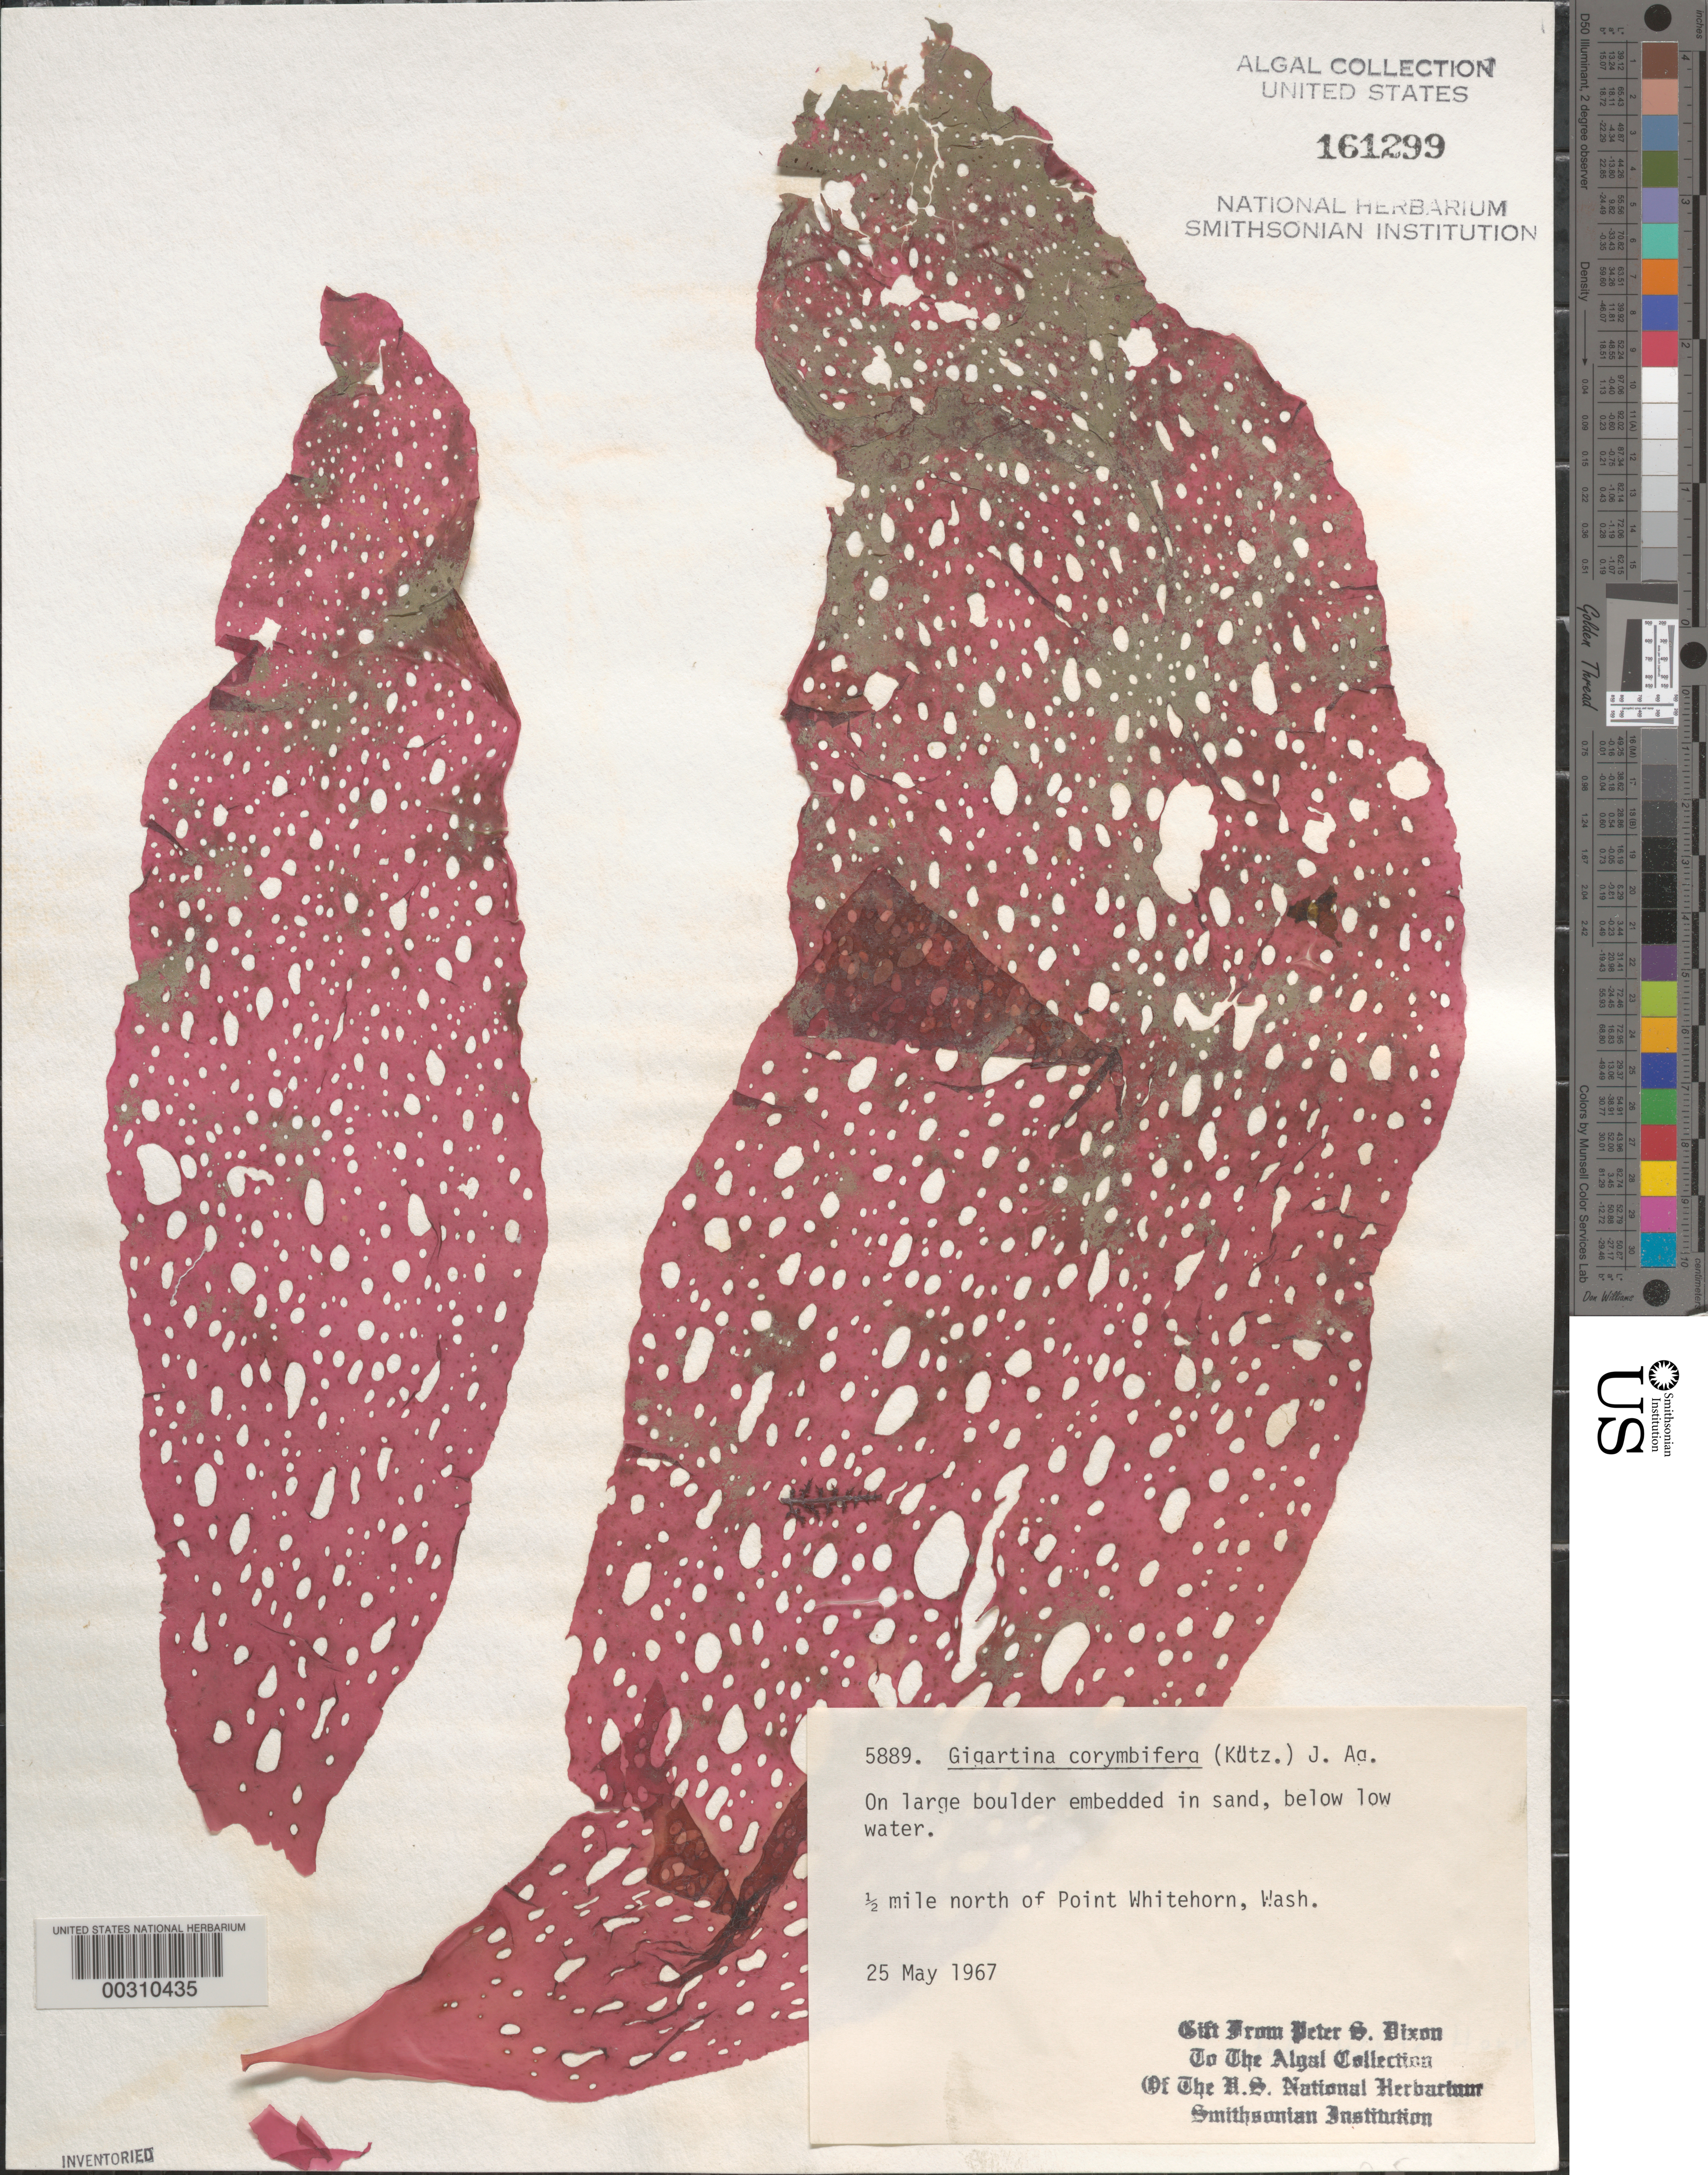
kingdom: Plantae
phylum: Rhodophyta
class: Florideophyceae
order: Gigartinales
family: Gigartinaceae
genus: Chondracanthus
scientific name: Chondracanthus corymbiferus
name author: (Kütz.) Guiry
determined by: Algae name updating Project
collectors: P. S. Dixon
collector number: PSD 5889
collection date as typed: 25 May 1967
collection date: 1967-05-25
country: United States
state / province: Washington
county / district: Whatcom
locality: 1/2 mile north of Point Whitehorn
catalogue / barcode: US 161299